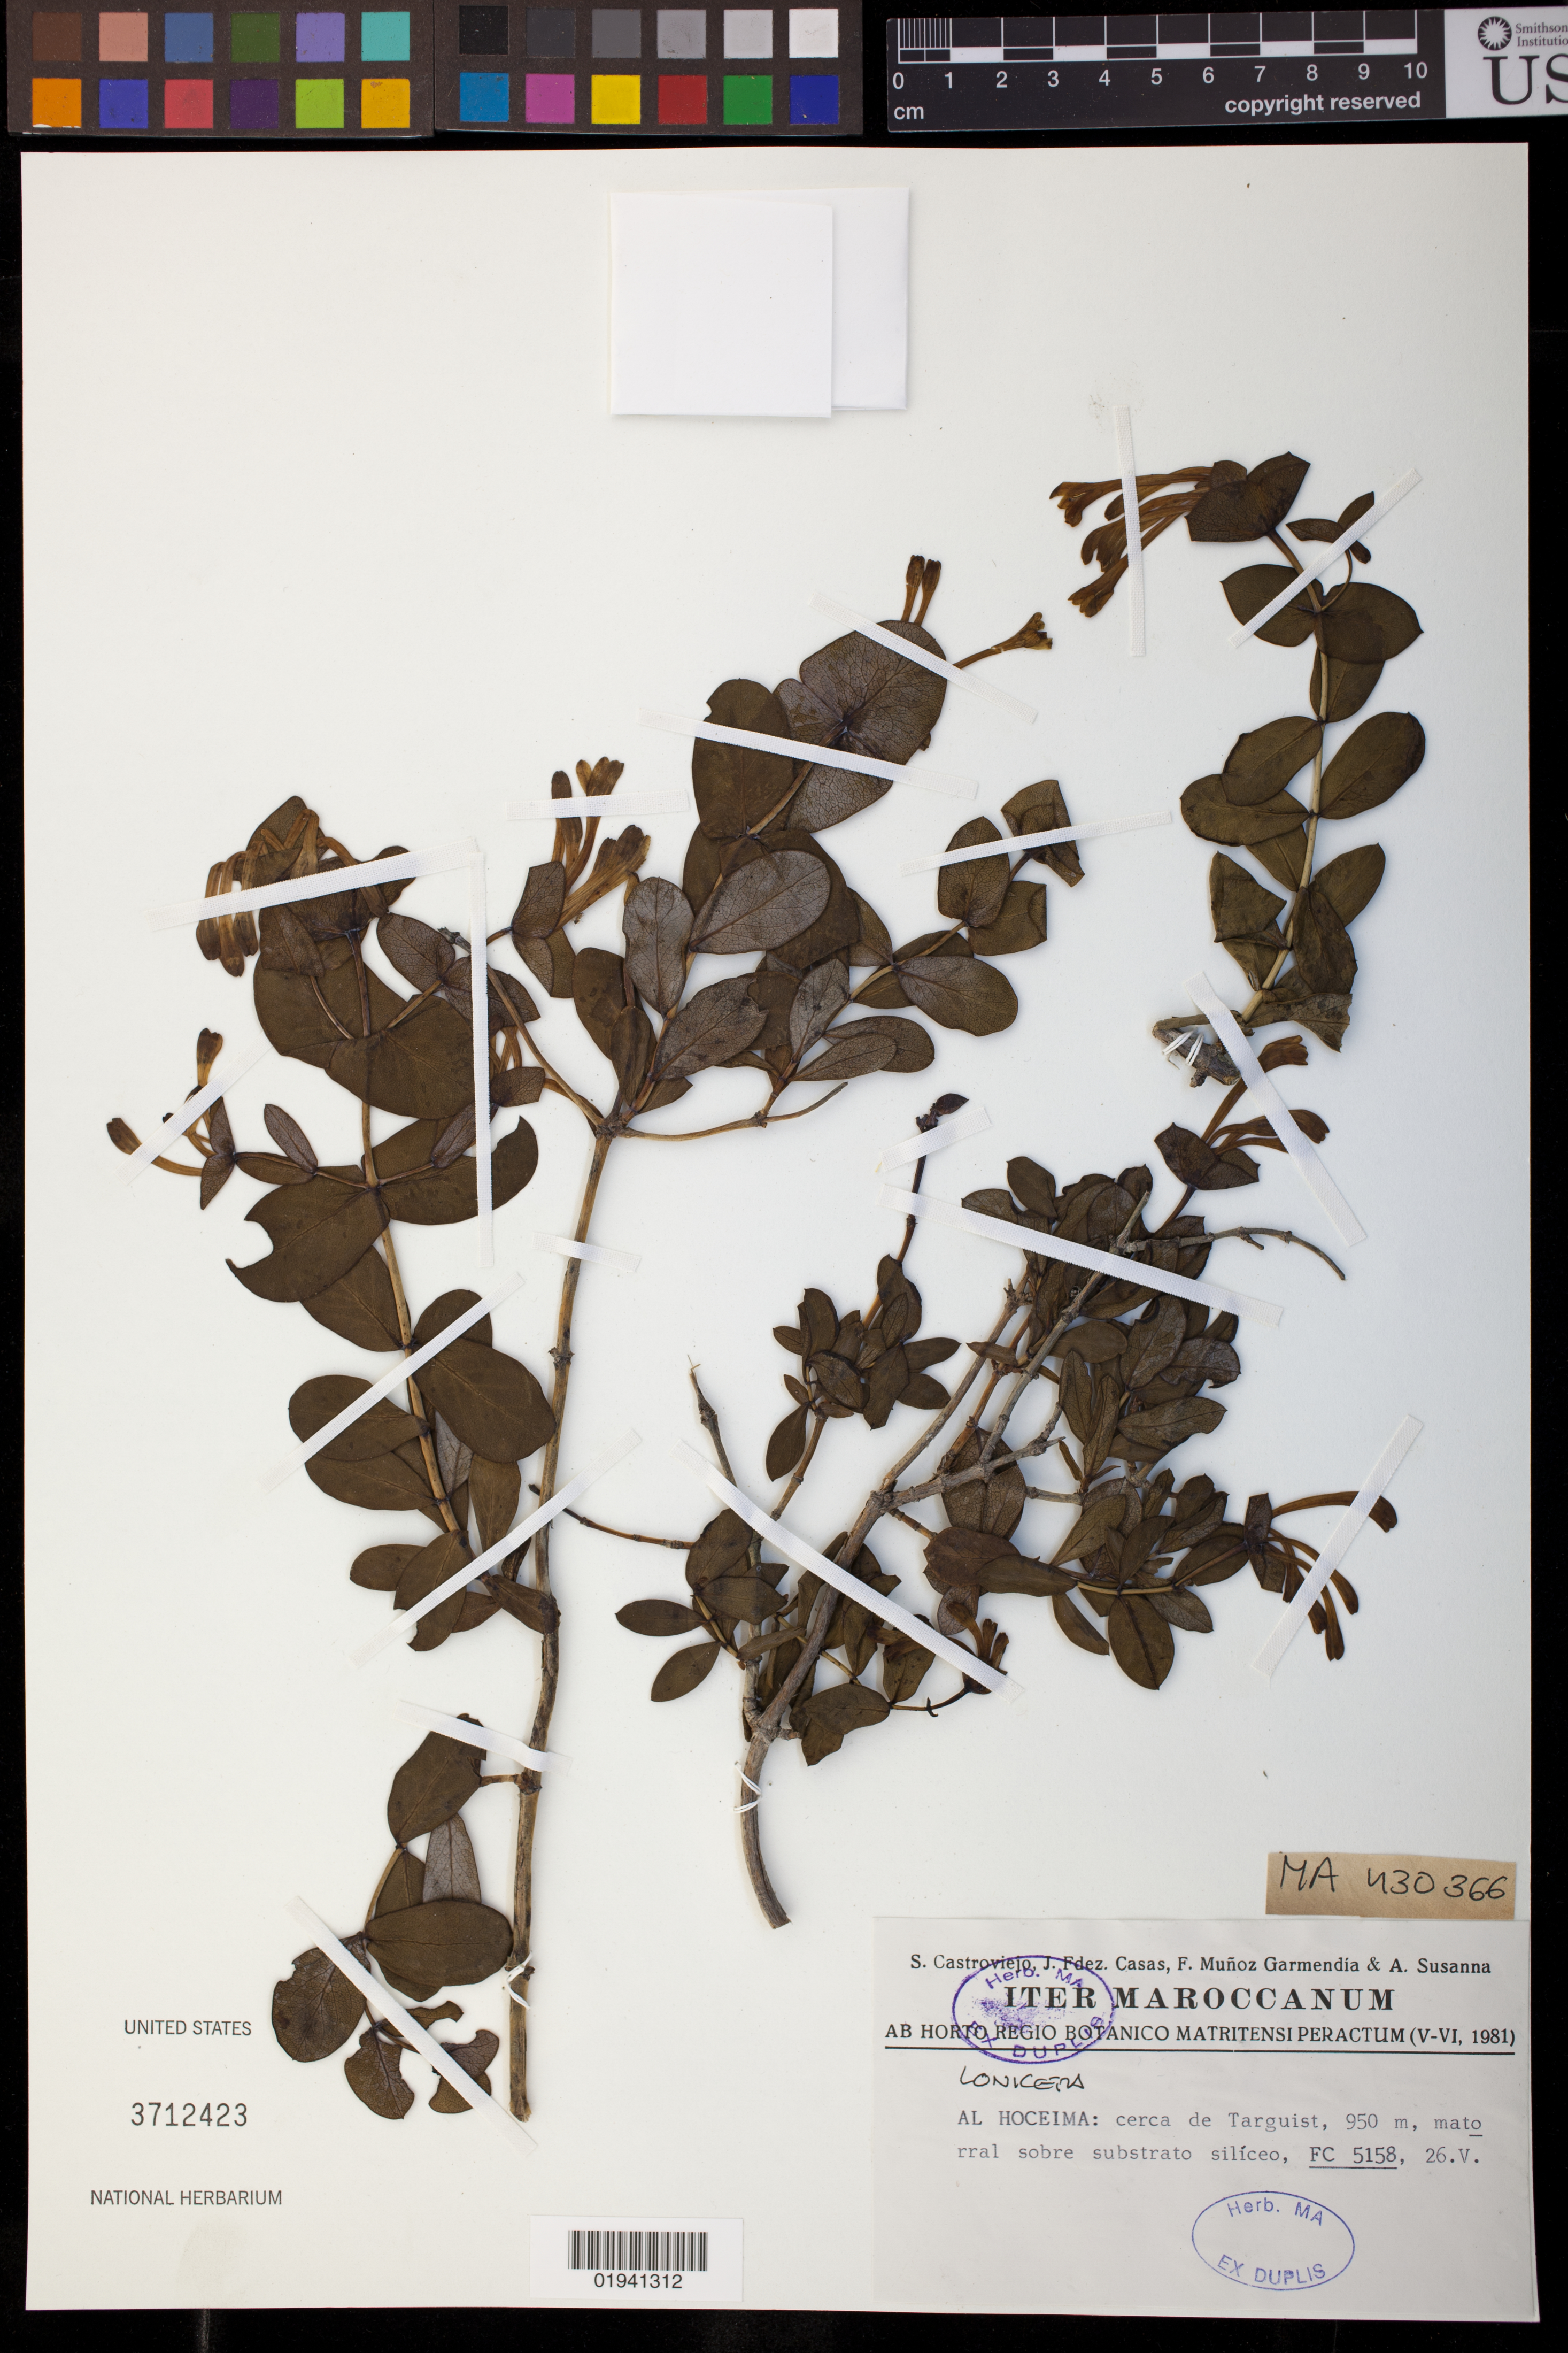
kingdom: Plantae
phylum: Tracheophyta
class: Magnoliopsida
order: Dipsacales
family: Caprifoliaceae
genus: Lonicera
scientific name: Lonicera sp.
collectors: S. Castroviejo, J. Casas, F. Muñoz Garmendia & A. Susanna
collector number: FC 5158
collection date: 1981-05-26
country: Morocco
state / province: Taza-Al Hoceima-Taounate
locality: Al Hoceima, cerca de Targuist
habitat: matorral sobre substrato siliceo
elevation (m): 950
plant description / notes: Herb. MA ex Duplis, MA U30366.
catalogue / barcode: US 3712423